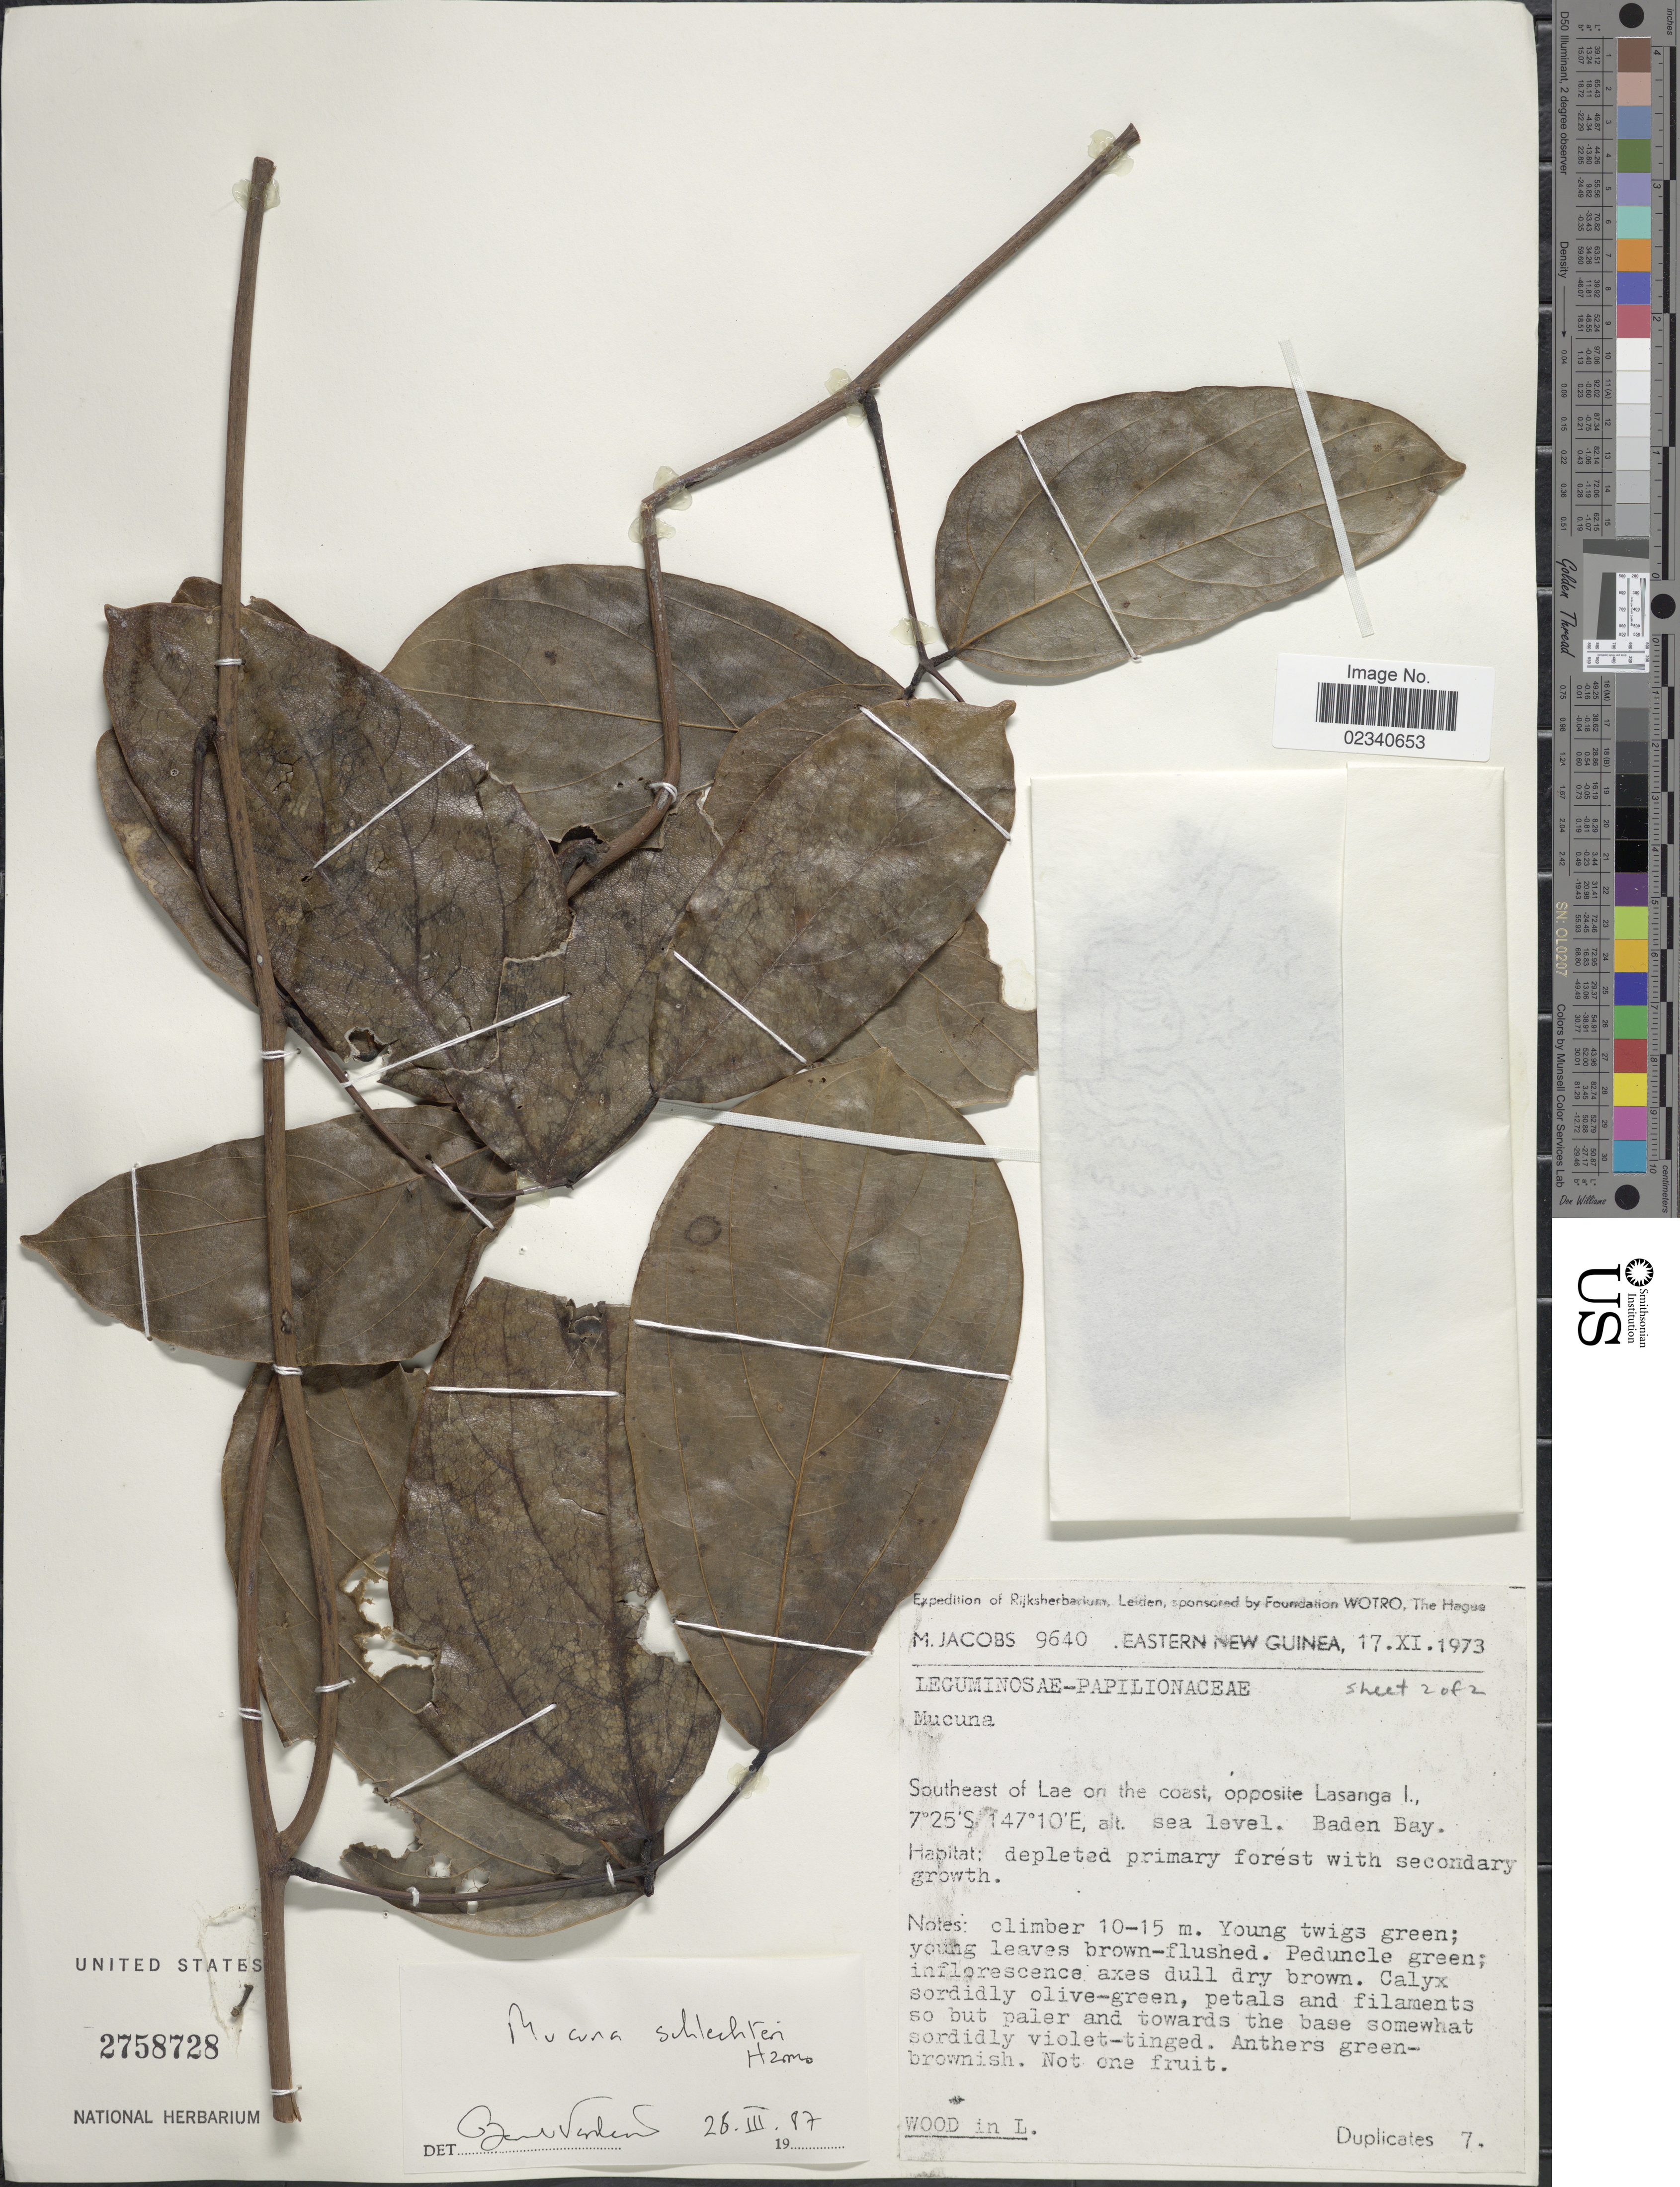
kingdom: Plantae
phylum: Tracheophyta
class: Magnoliopsida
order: Fabales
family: Fabaceae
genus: Mucuna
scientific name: Mucuna schlechteri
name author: Harms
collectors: M. Jacobs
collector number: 9640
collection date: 1973-11-17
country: Papua New Guinea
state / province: Morobe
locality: Eastern New Guinea. Southeast of Lae on the coast, opposite Lasanga I., Baden Bay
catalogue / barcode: US 2758728